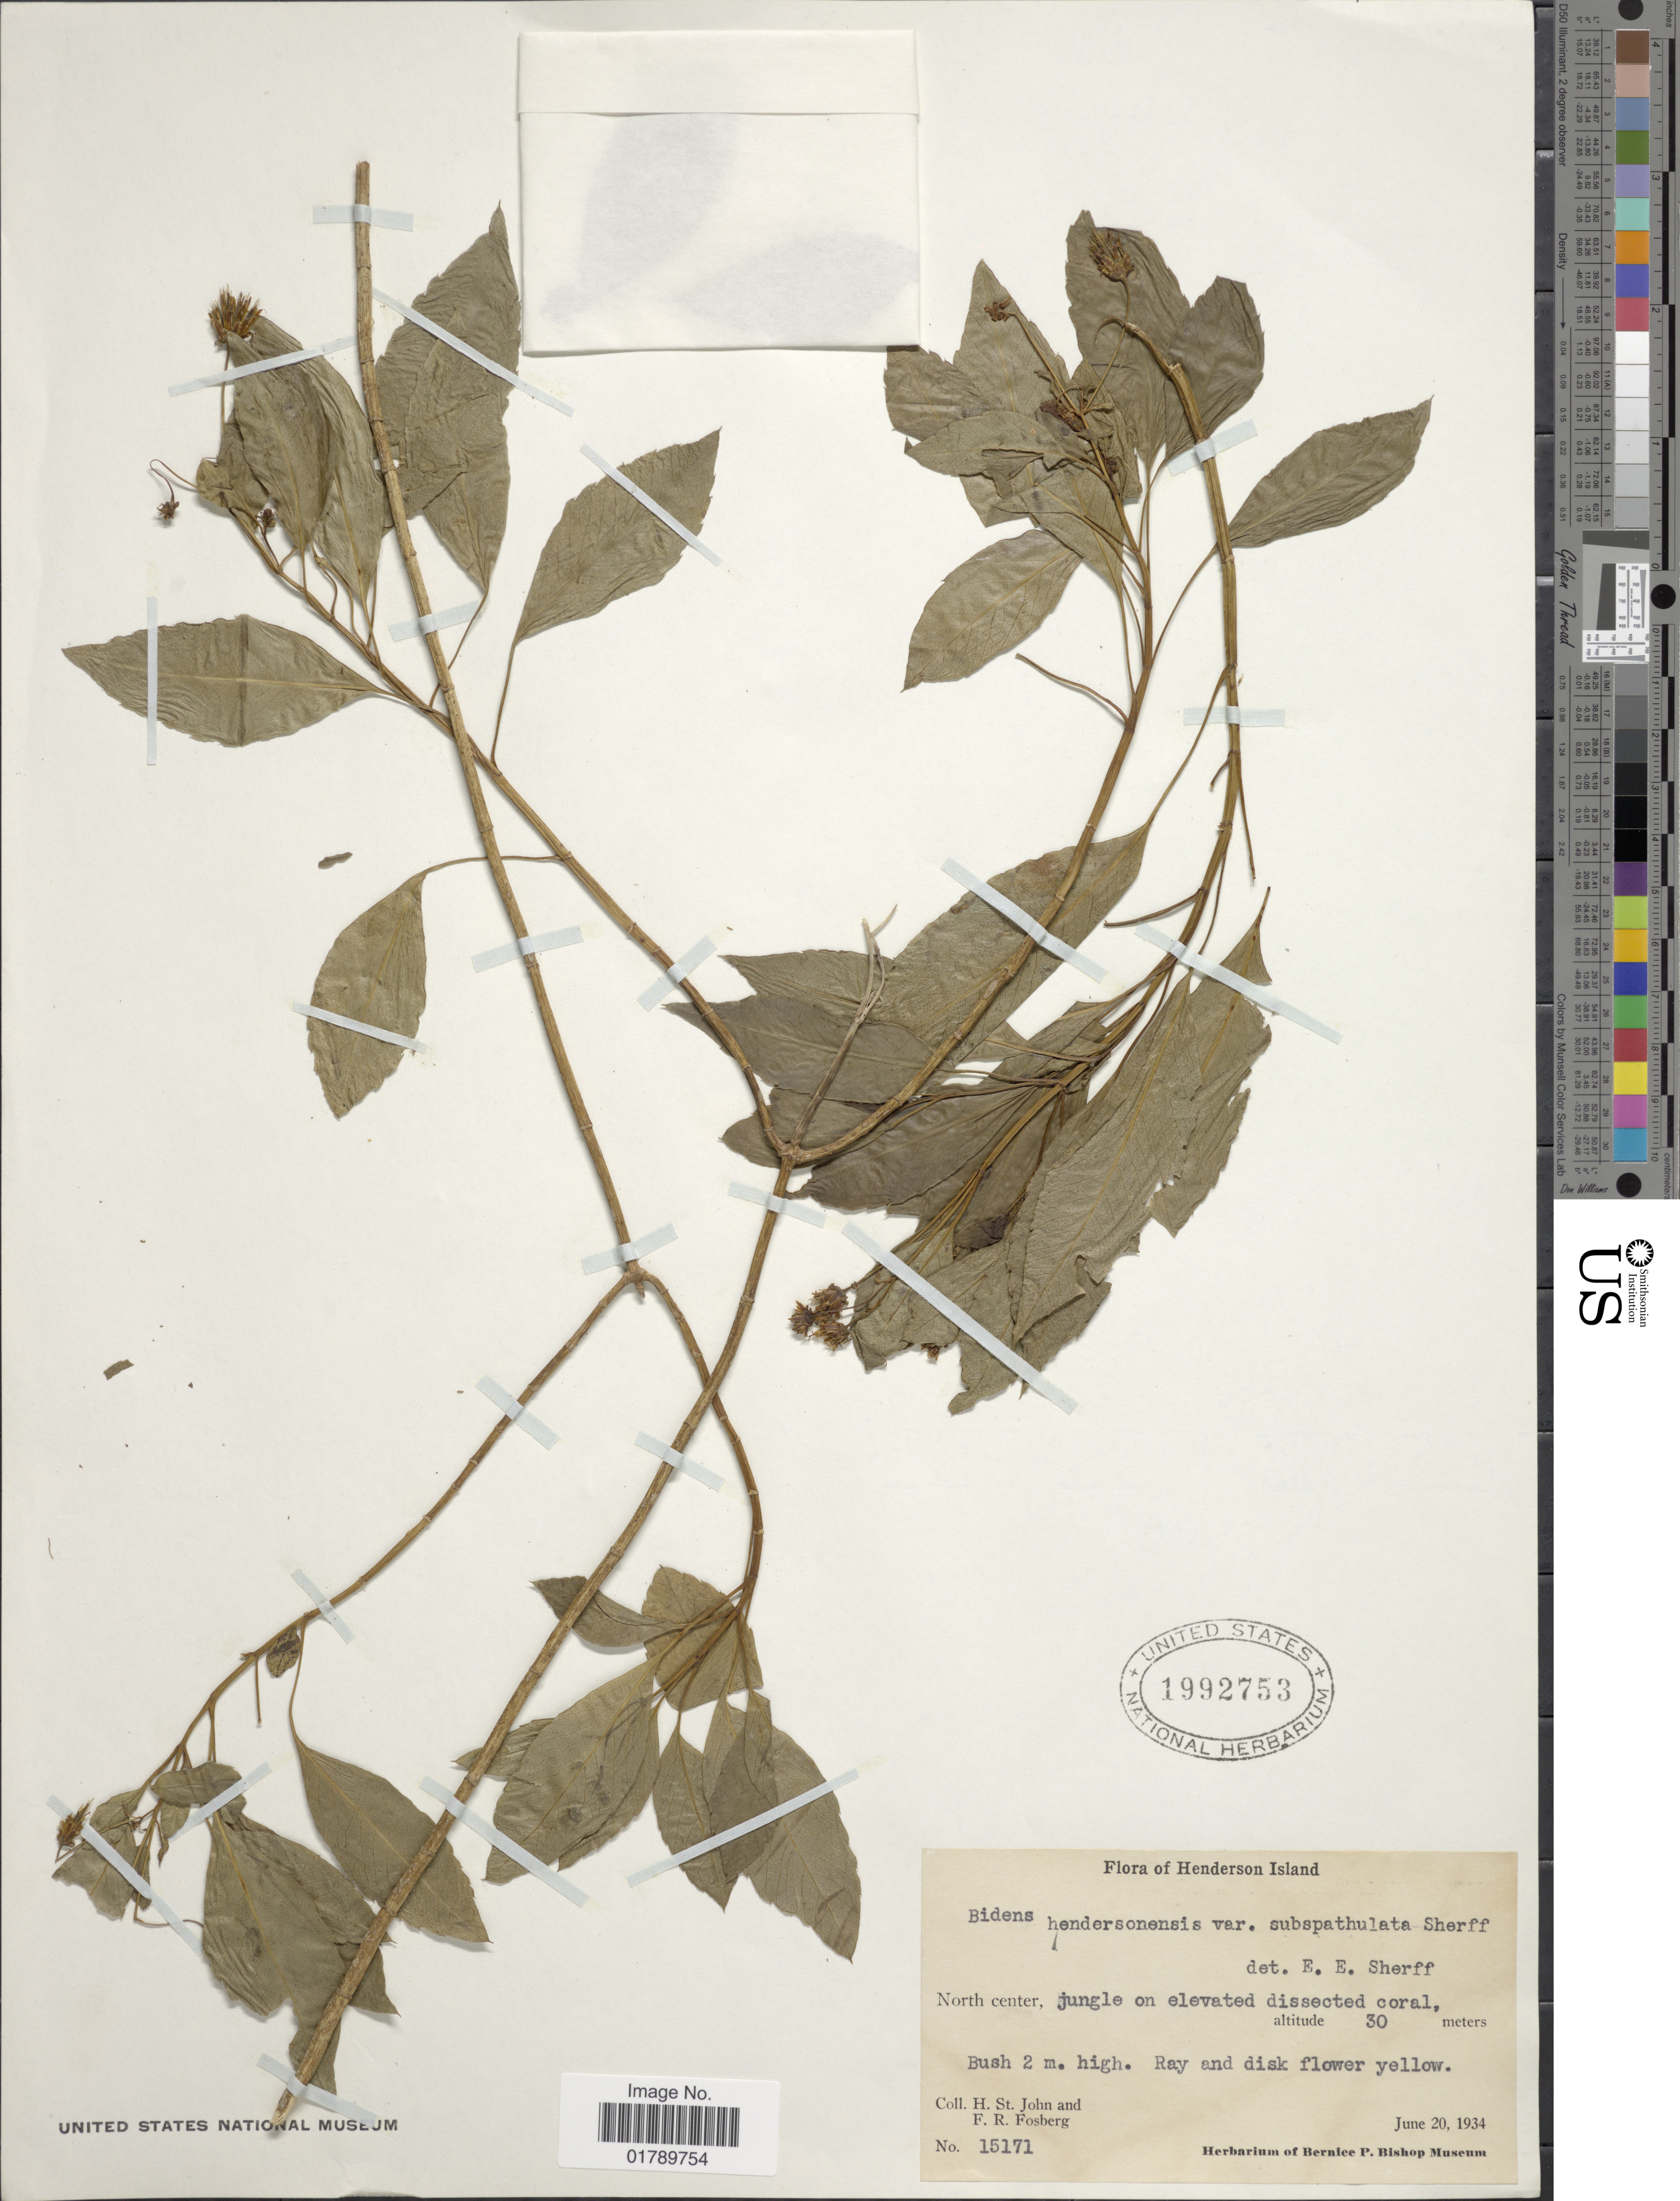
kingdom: Plantae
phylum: Tracheophyta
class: Magnoliopsida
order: Asterales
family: Asteraceae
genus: Bidens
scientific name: Bidens hendersonensis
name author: Sherff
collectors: H. St. John & F. R. Fosberg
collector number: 15171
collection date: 1934-06-20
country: Pitcairn Islands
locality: Henderson Island. North center, jungle on elevated dissected coral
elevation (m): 30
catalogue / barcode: US 1992753